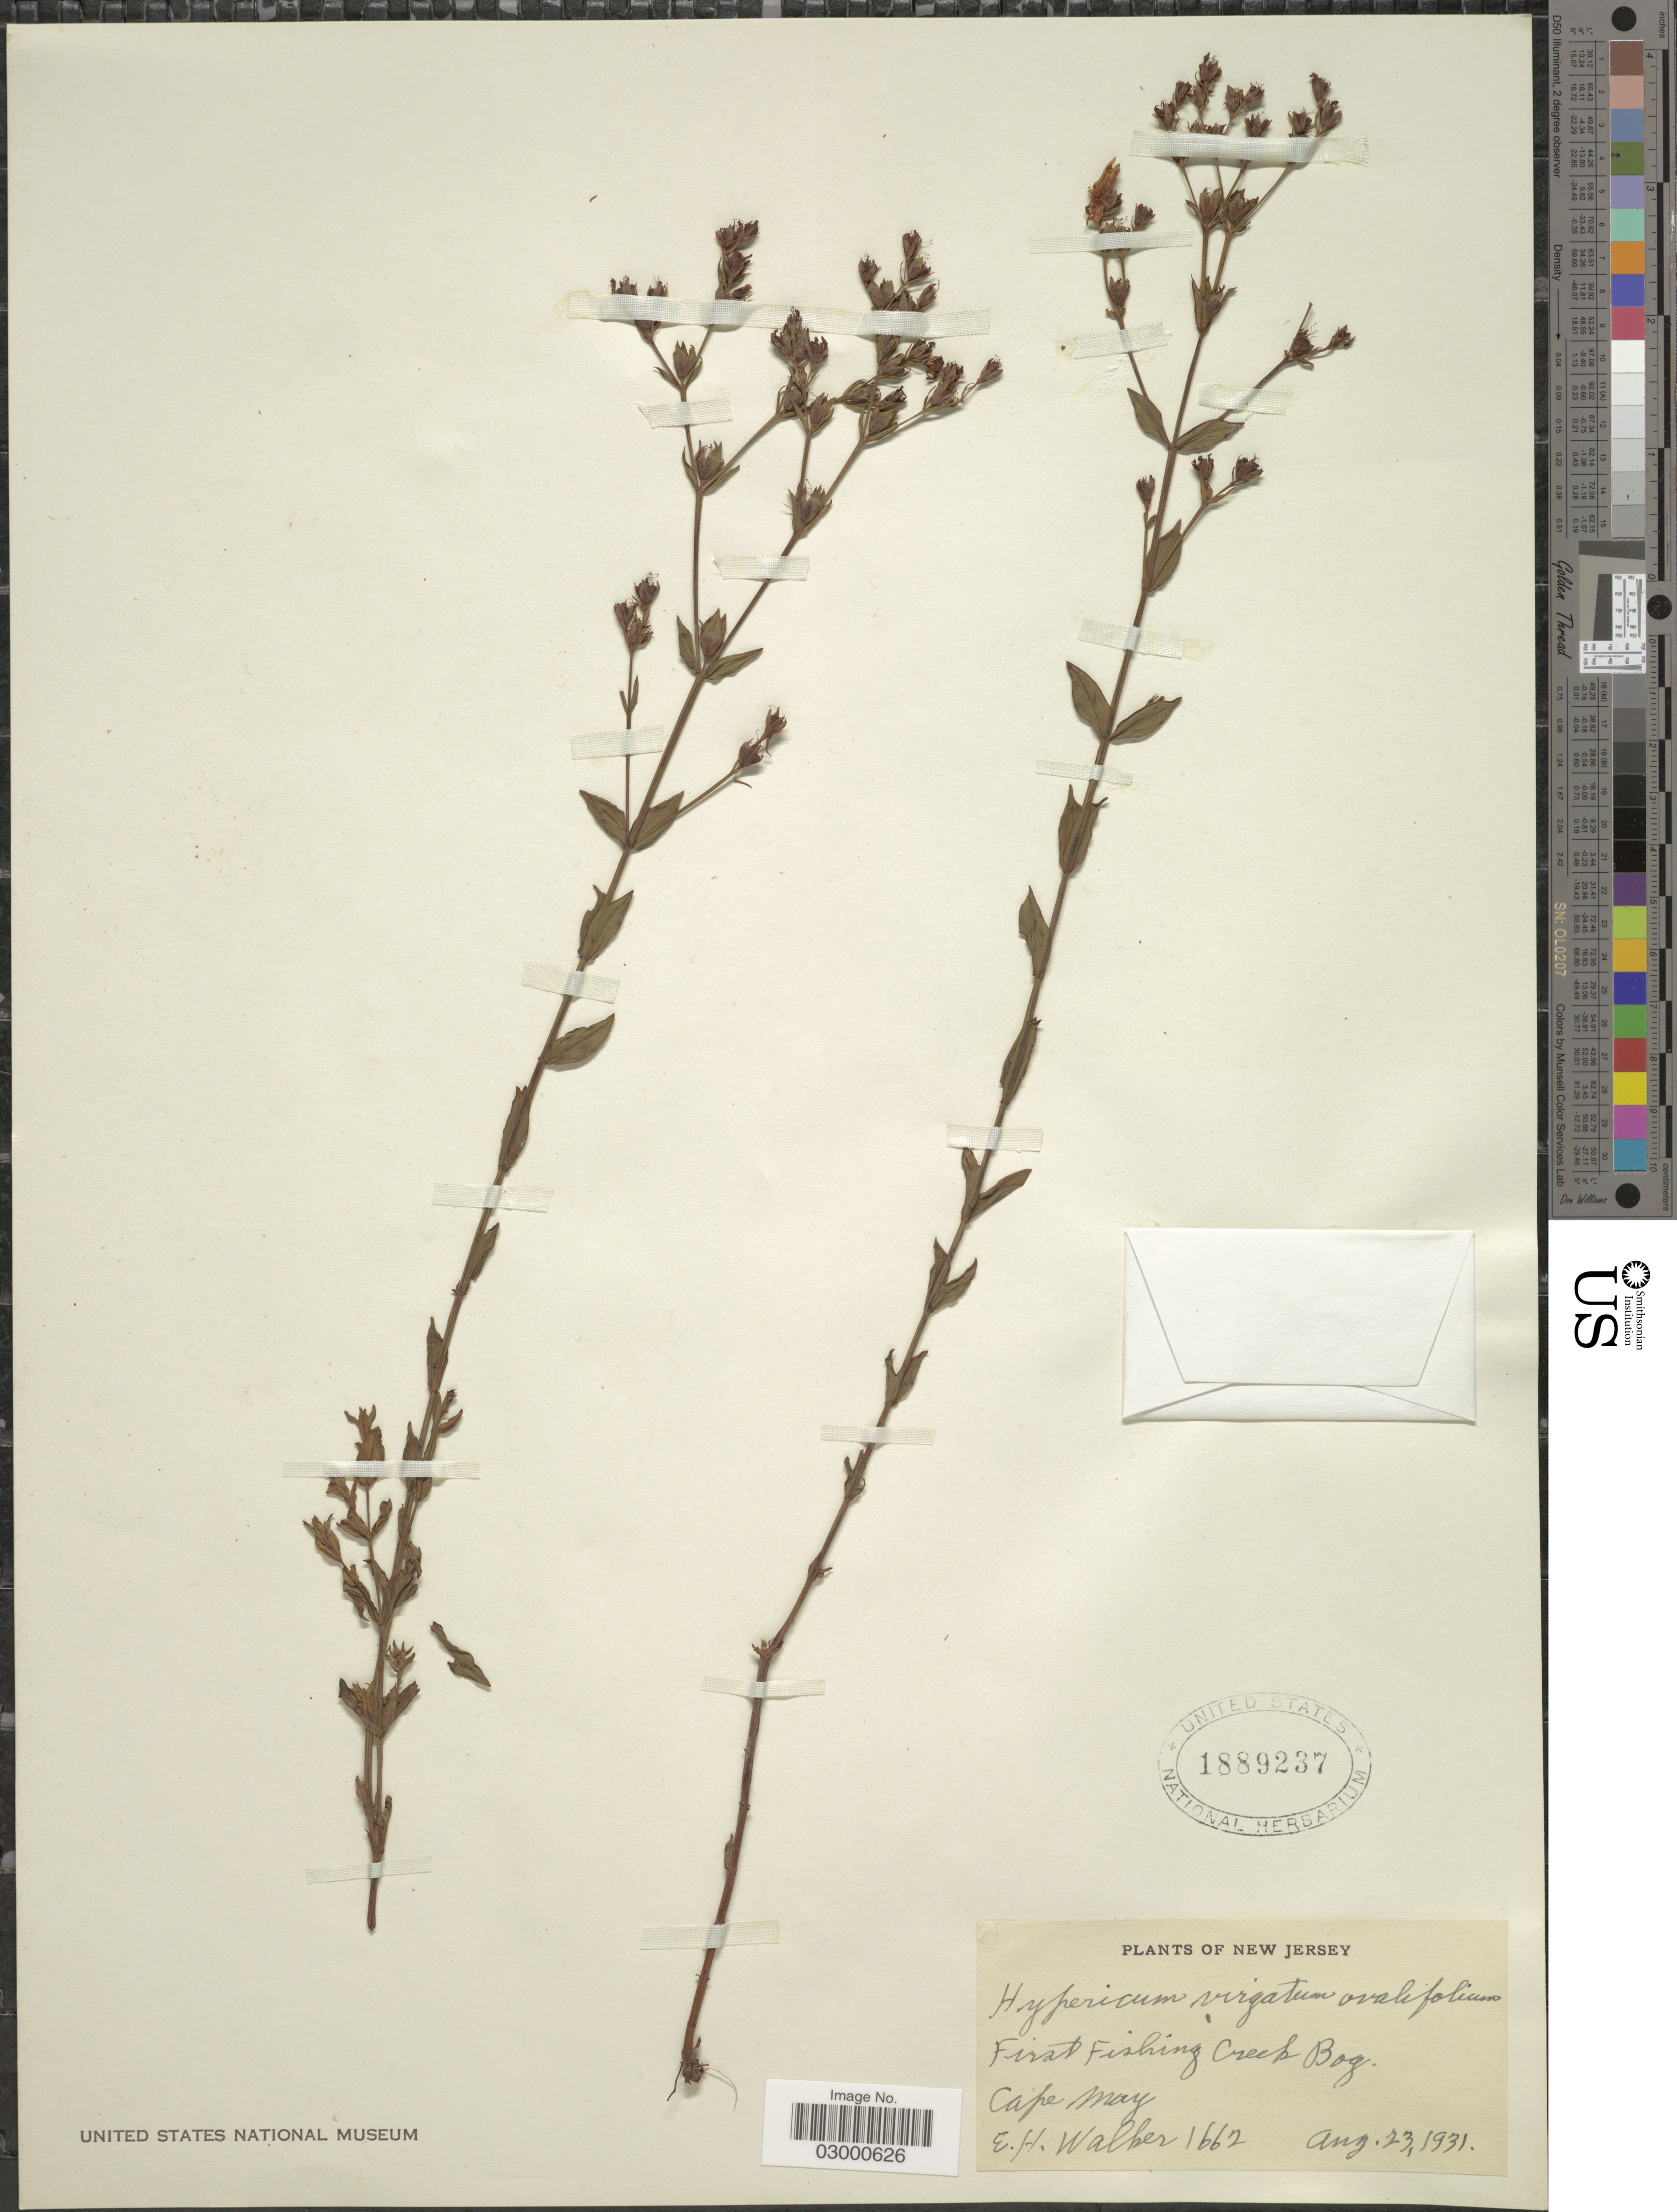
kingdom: Plantae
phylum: Tracheophyta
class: Magnoliopsida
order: Malpighiales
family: Hypericaceae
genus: Hypericum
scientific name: Hypericum denticulatum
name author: Walter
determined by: Strong, M. T., (US), Smithsonian Institution - National Museum of Natural History (UNITED STATES)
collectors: E. H. Walker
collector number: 1662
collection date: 1931-08-23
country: United States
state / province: New Jersey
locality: First Fishing Creek Bog. Cape May.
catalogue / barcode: US 1889237